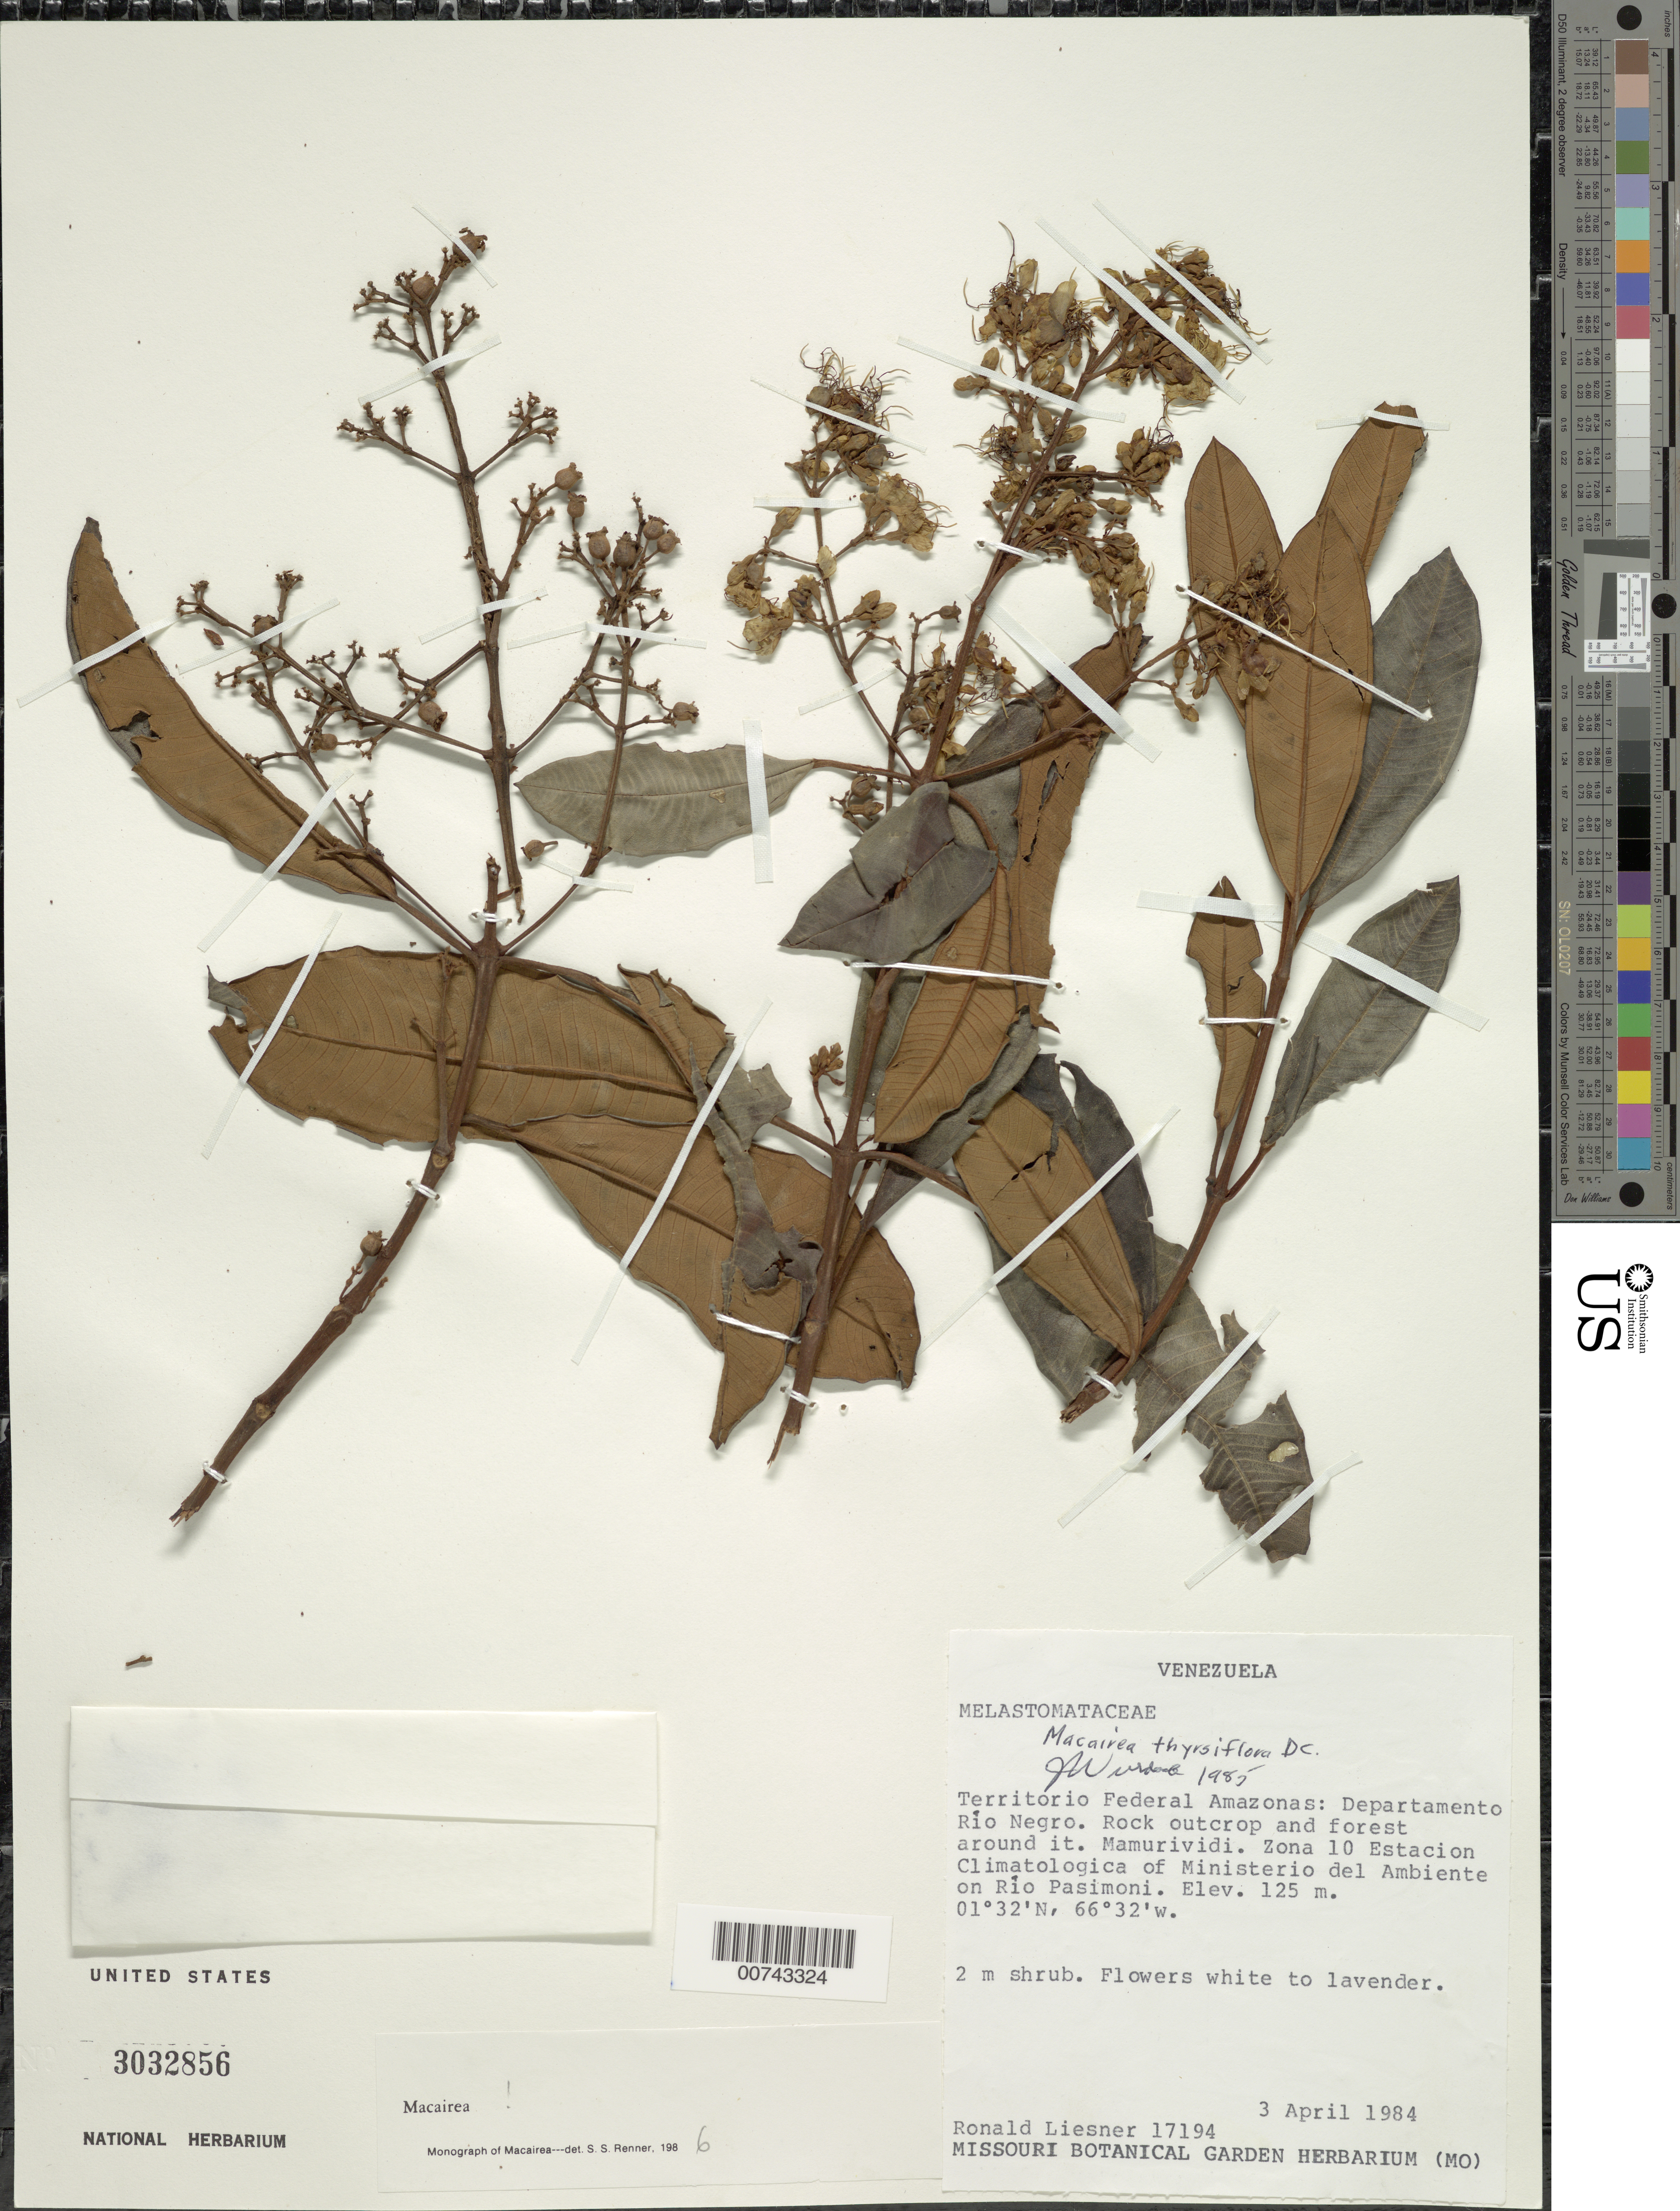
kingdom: Plantae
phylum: Tracheophyta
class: Magnoliopsida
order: Myrtales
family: Melastomataceae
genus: Macairea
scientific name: Macairea thyrsiflora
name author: DC.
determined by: Nunes da Silva, Diego, (RB), Jardim Botanico do Rio de Janeiro - Herbario (BRAZIL)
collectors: R. L. Liesner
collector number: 17198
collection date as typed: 3-Apr-84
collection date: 1984-04-03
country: Venezuela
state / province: Amazonas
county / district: Río Negro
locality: Mamurividi. Zona 10 Estacion Climatologica of Ministerío del Ambiente on Río Pasimoni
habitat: Rock outcrop and forest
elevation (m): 125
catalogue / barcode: US 3032856